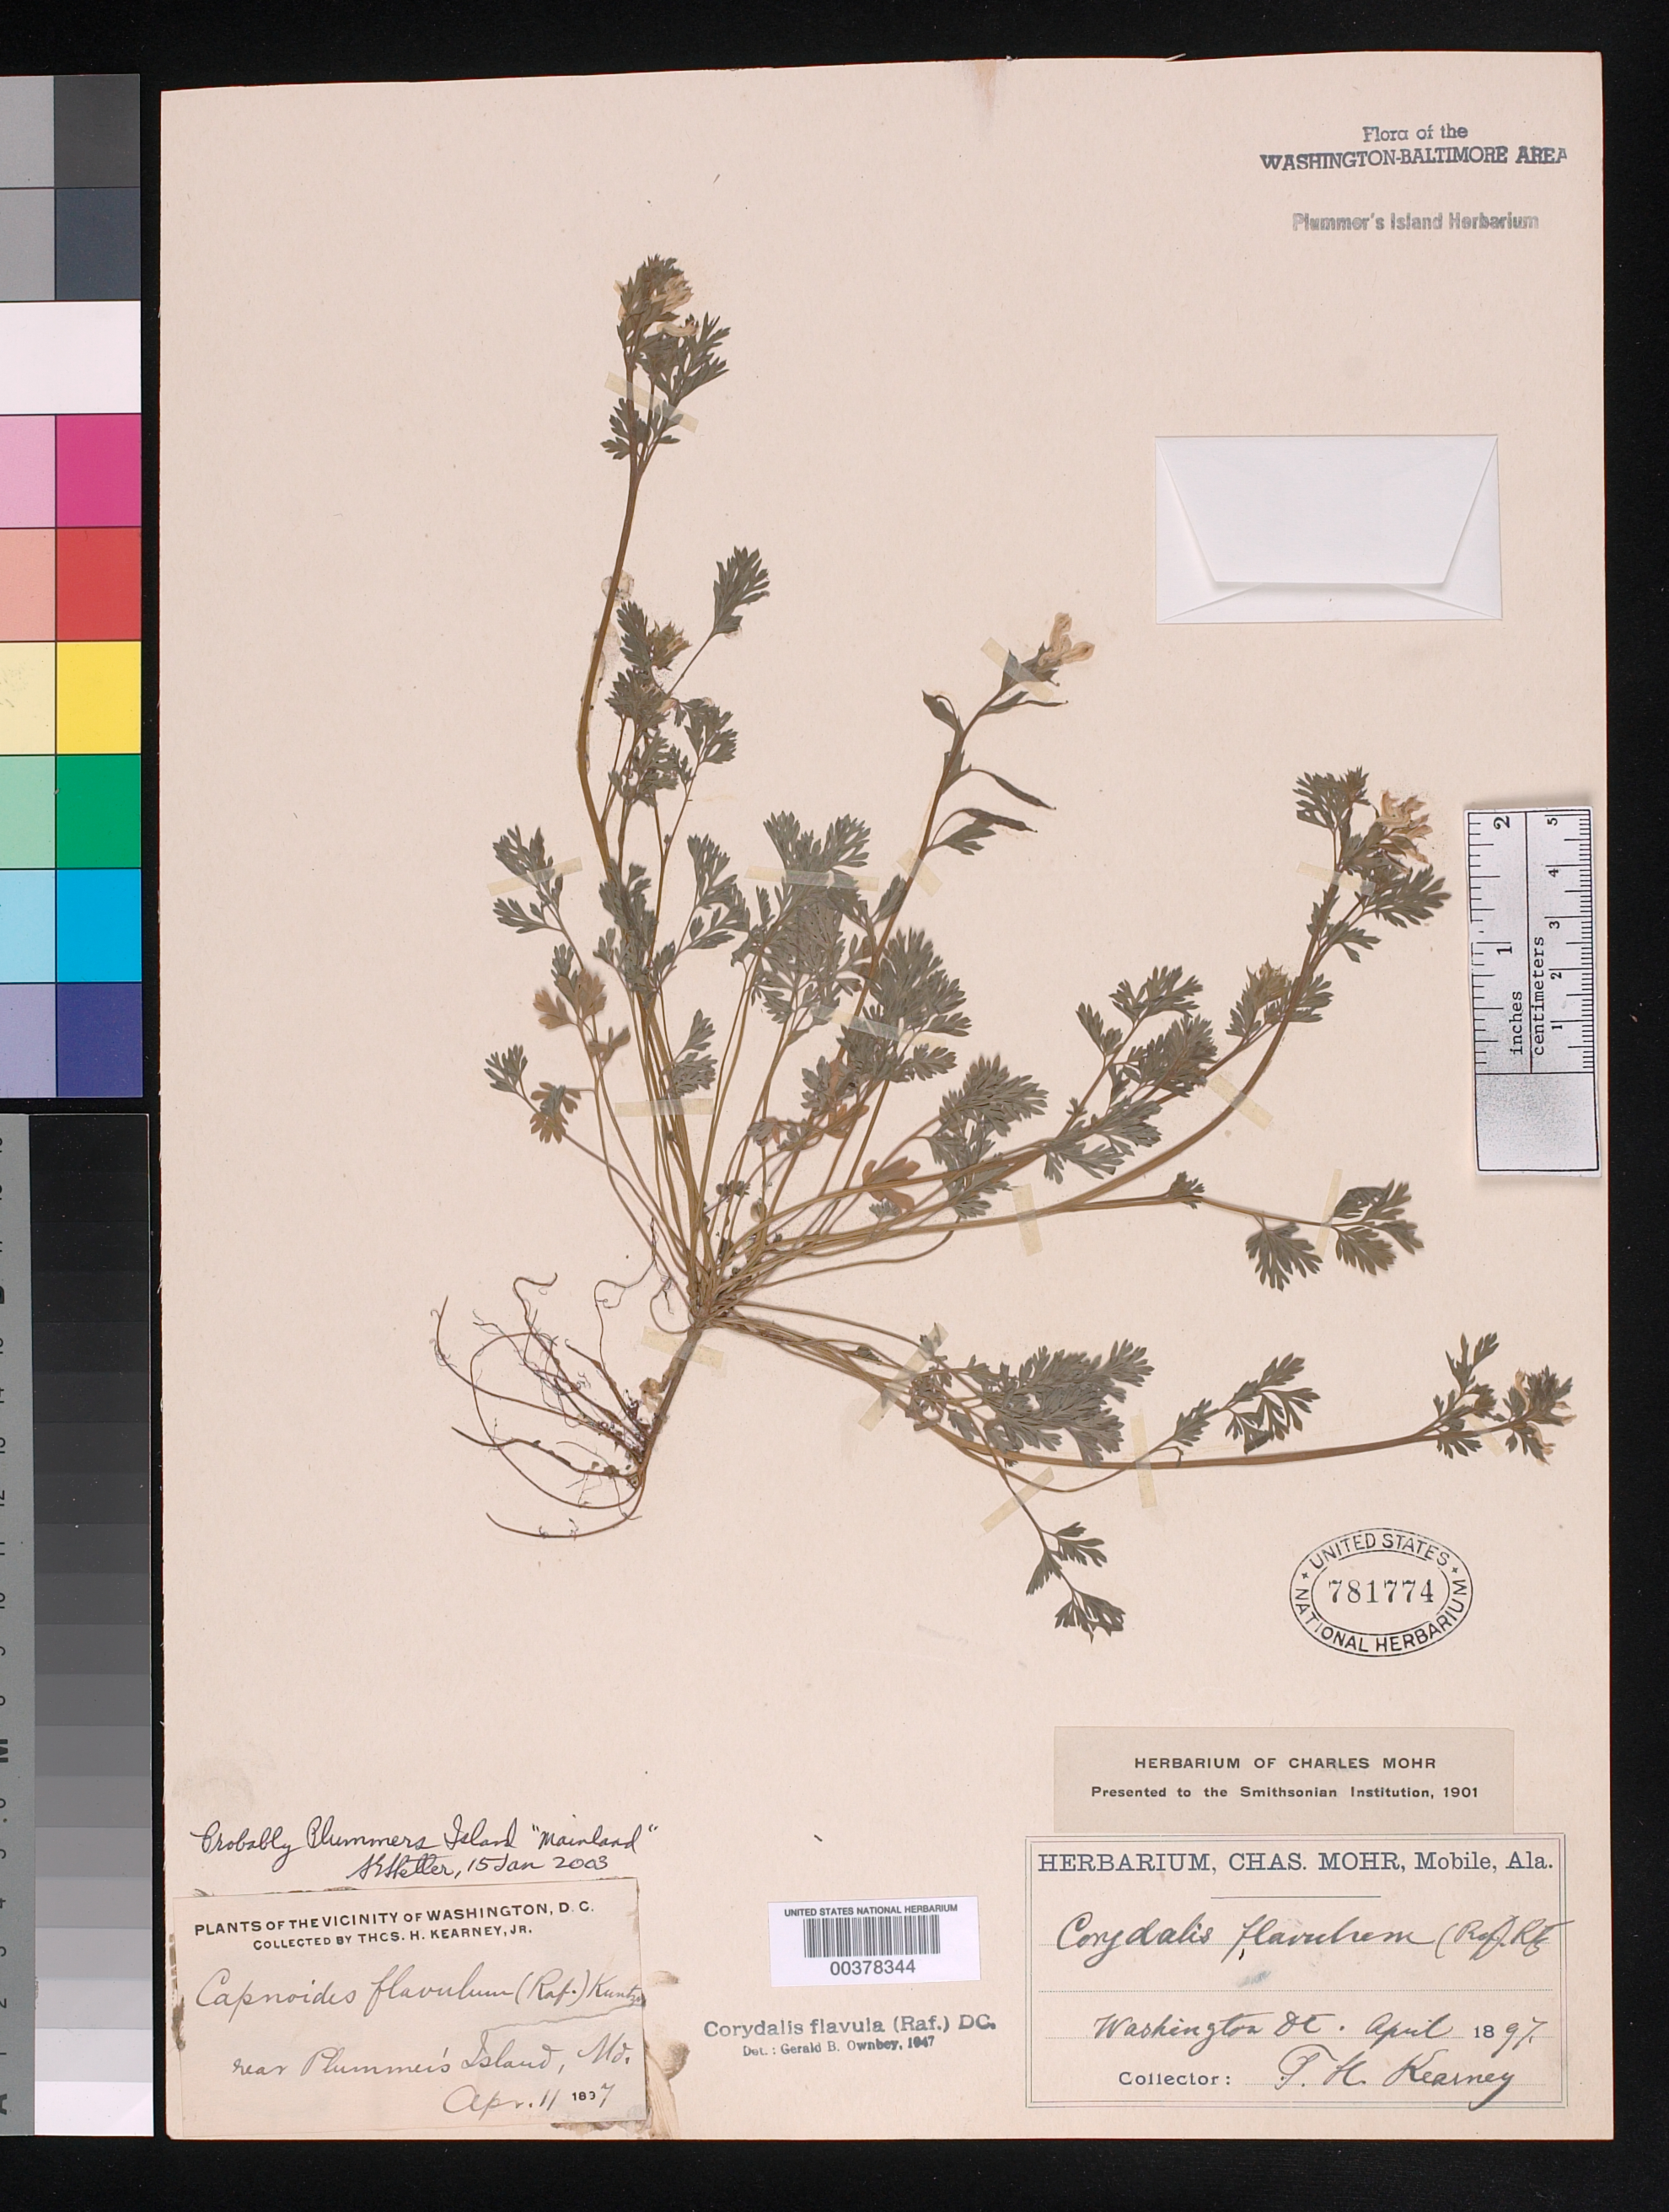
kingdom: Plantae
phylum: Tracheophyta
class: Magnoliopsida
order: Ranunculales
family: Papaveraceae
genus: Corydalis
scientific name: Corydalis flavula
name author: (Raf.) DC.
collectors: T. H. Kearney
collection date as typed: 11 Apr 1897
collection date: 1897-04-11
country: United States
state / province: Maryland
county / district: Montgomery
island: Plummers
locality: Plummers Island vicinity C. & O. Canal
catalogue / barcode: US 781774